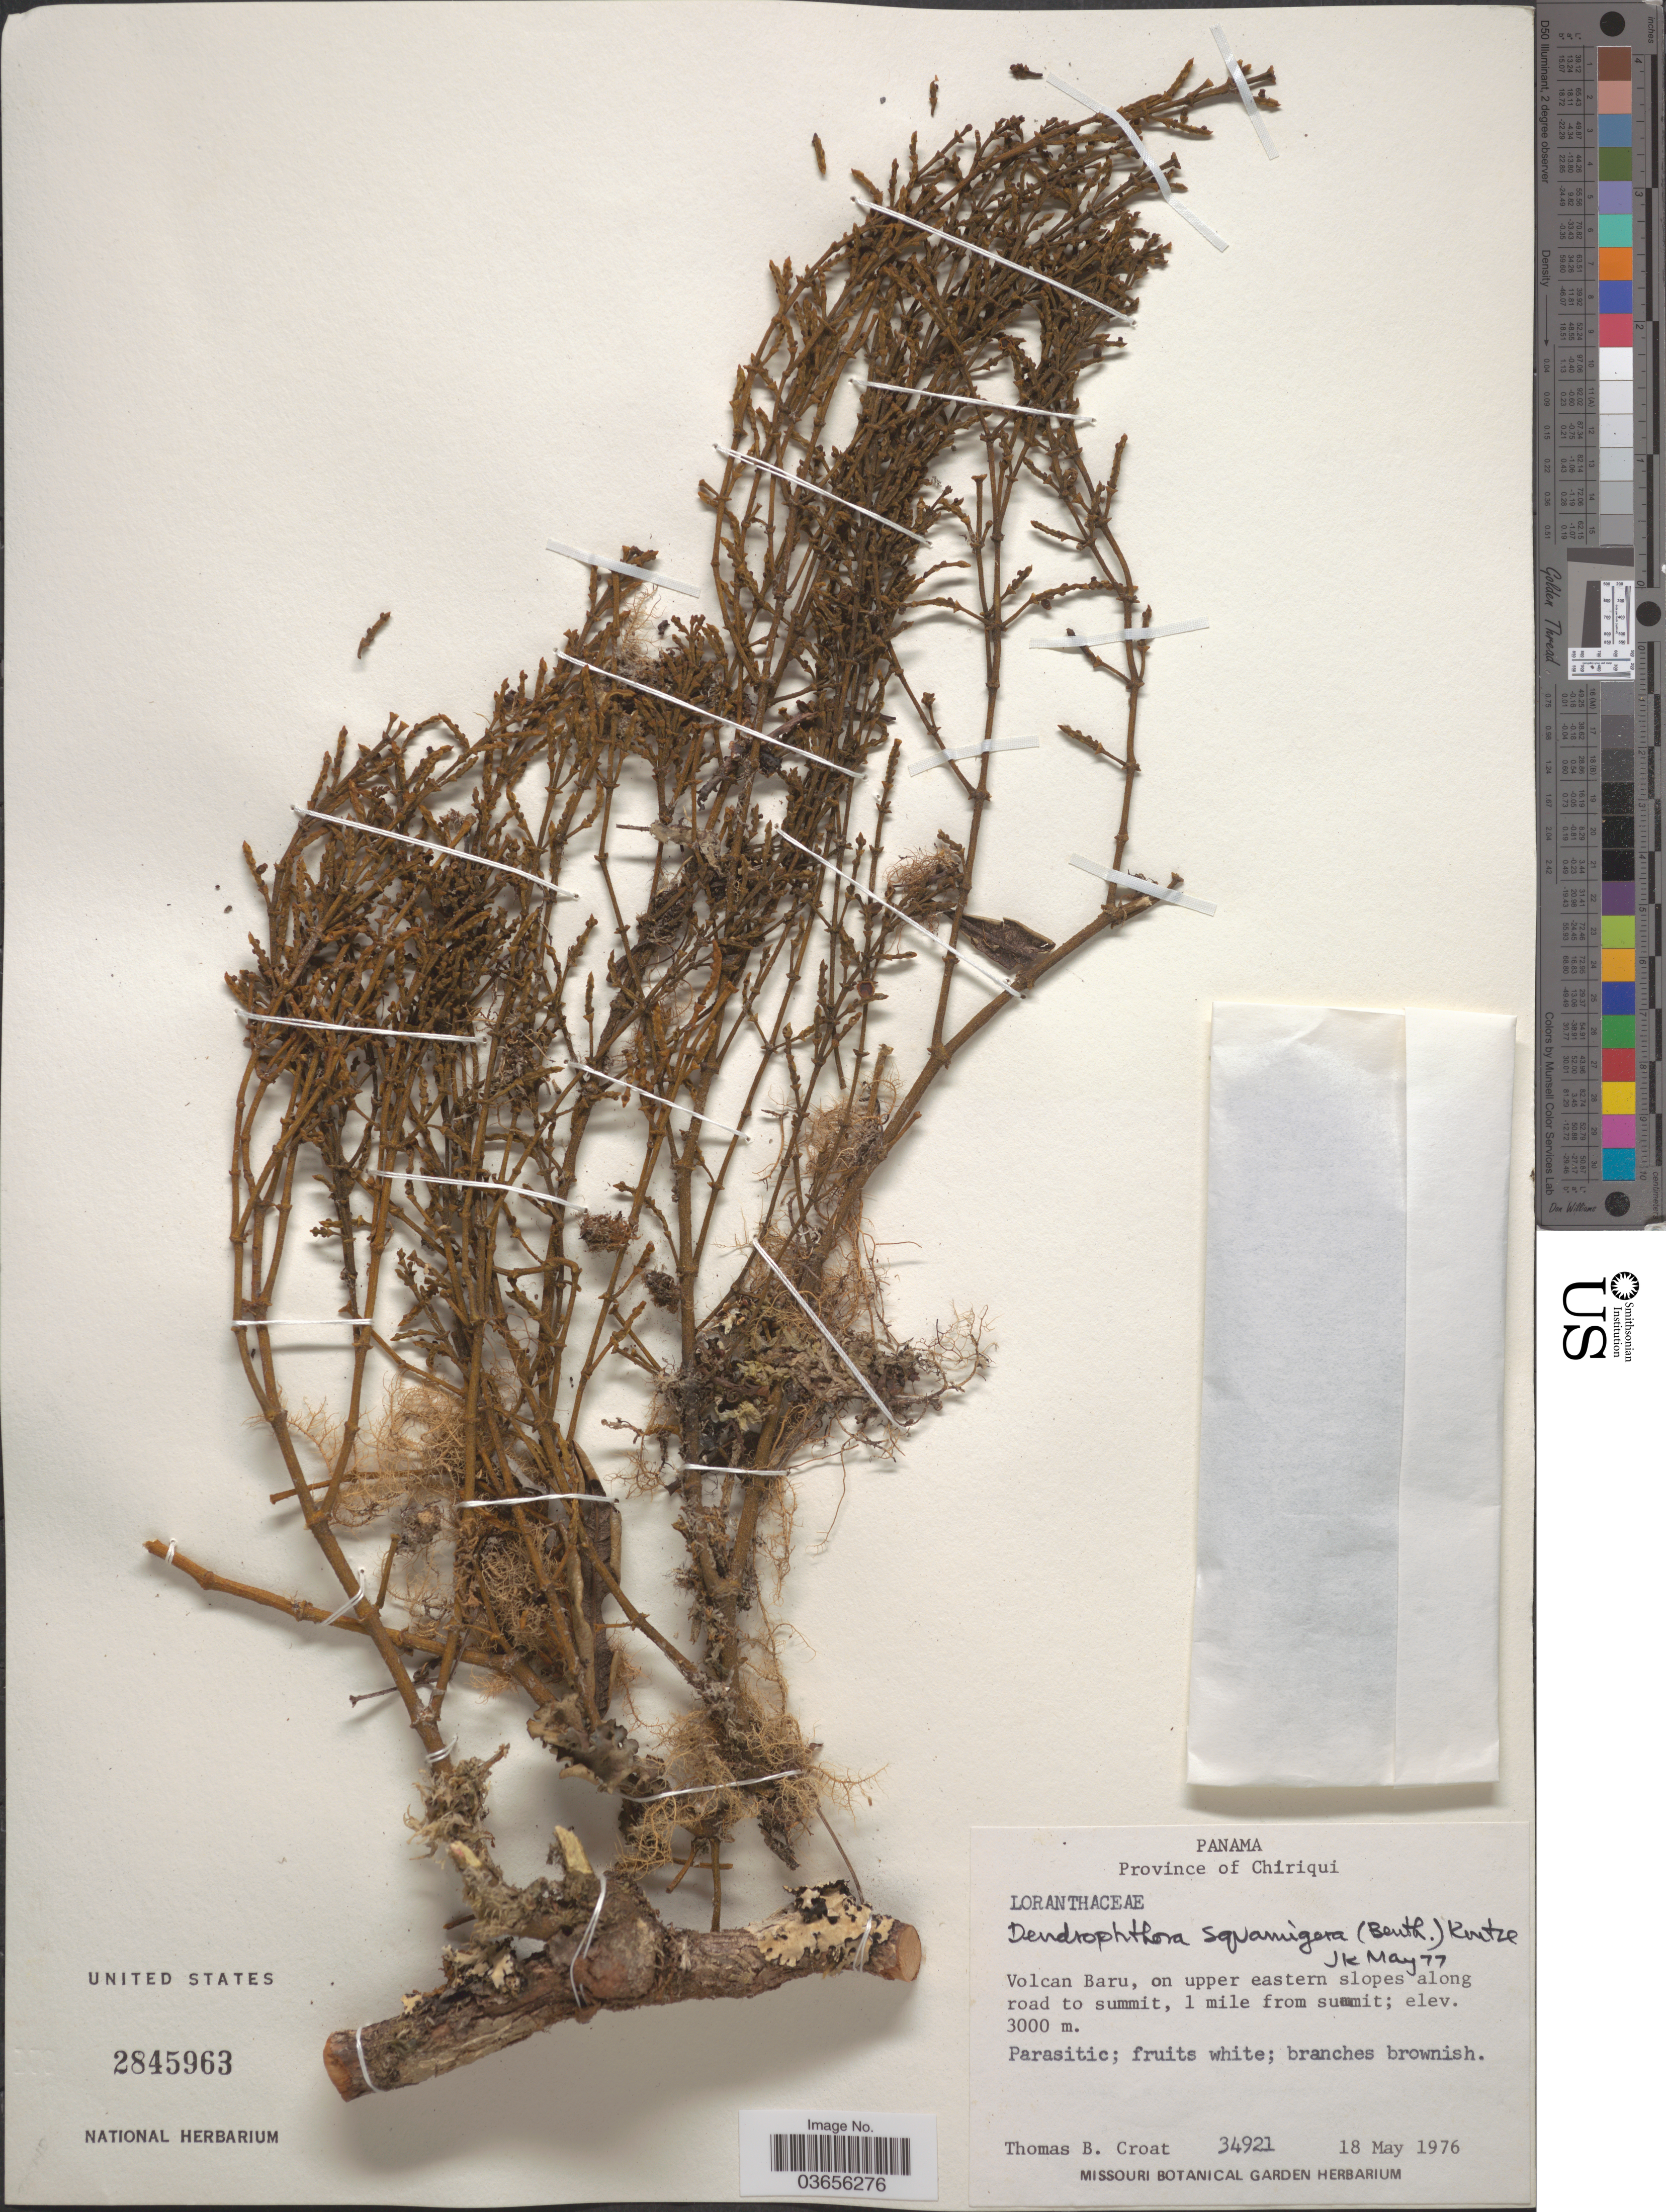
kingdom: Plantae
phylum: Tracheophyta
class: Magnoliopsida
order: Santalales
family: Viscaceae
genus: Dendrophthora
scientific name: Dendrophthora squamigera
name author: (Benth.) Kuntze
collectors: T. B. Croat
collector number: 34921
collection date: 1976-05-18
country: Panama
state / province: Chiriqui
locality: Volcan Baru, on upper eastern slopes along road to summit, 1 mile from summit.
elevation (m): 3000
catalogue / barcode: US 2845963